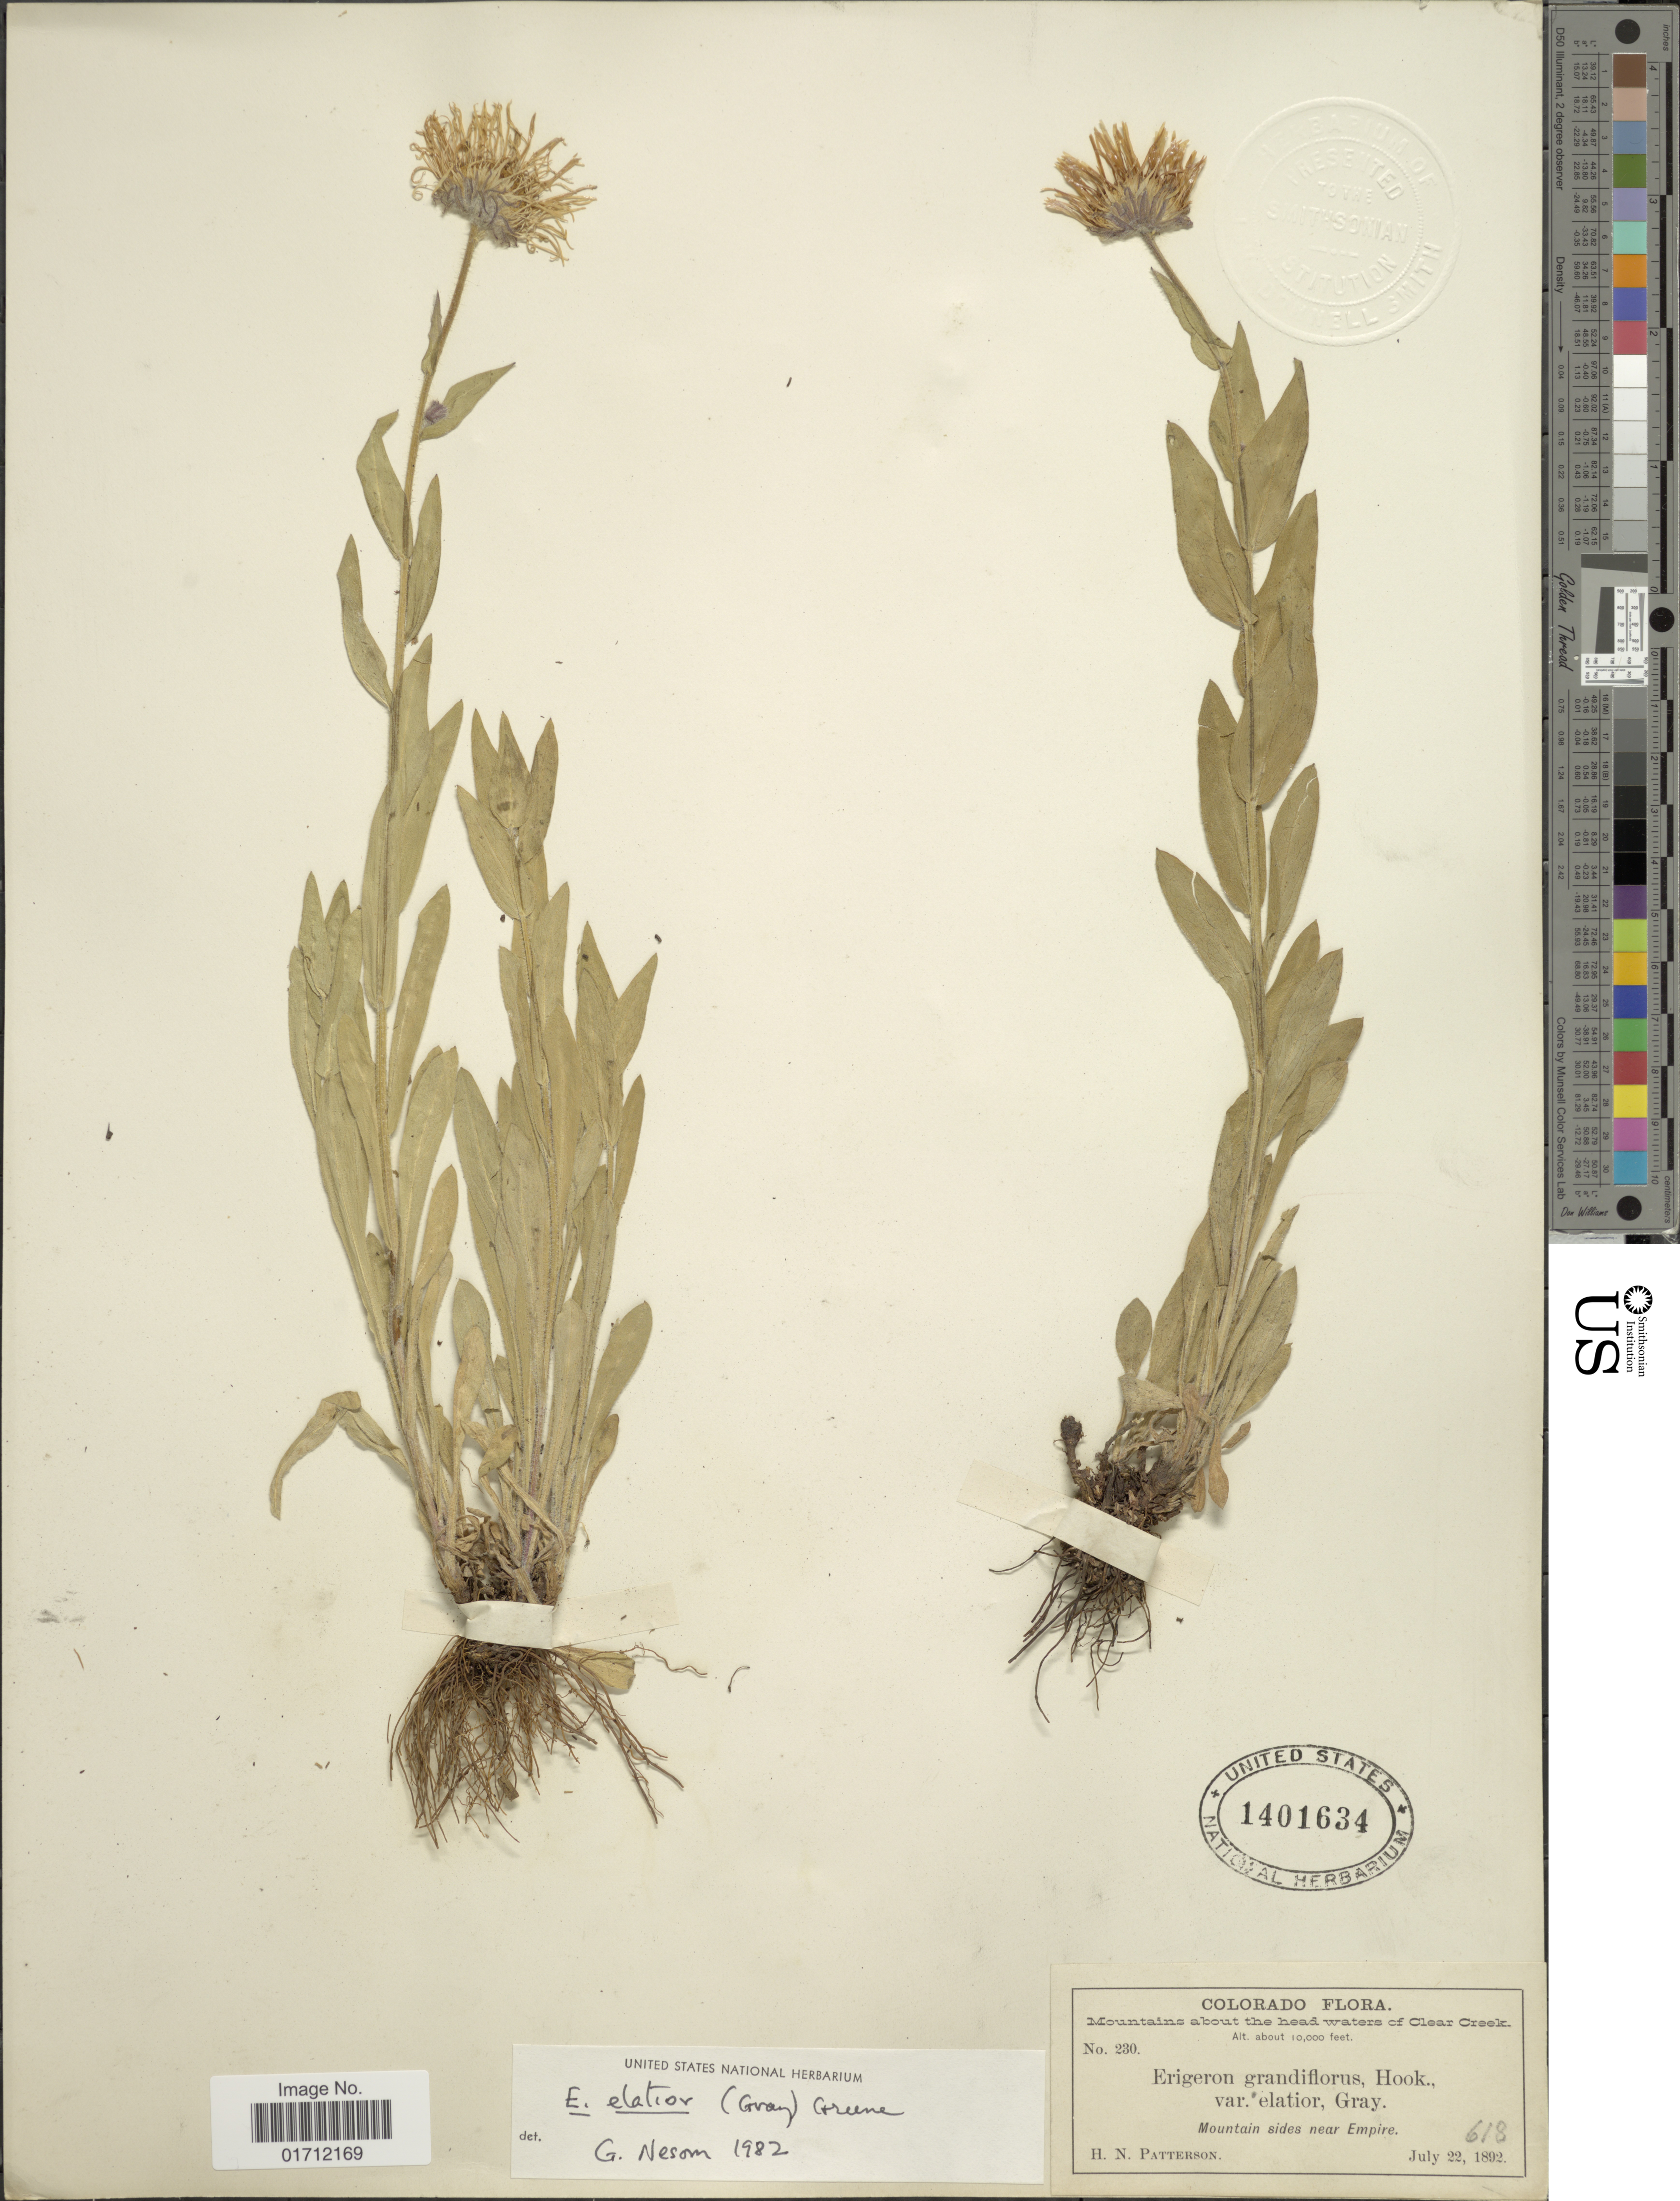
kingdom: Plantae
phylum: Tracheophyta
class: Magnoliopsida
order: Asterales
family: Asteraceae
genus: Erigeron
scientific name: Erigeron elatior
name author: (A. Gray) Greene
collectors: H. N. Patterson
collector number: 230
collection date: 1892-07-22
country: United States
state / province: Colorado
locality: Mountains about the head waters of Clear Creek, Mountains sides near Empire.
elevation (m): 3048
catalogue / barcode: US 1401634